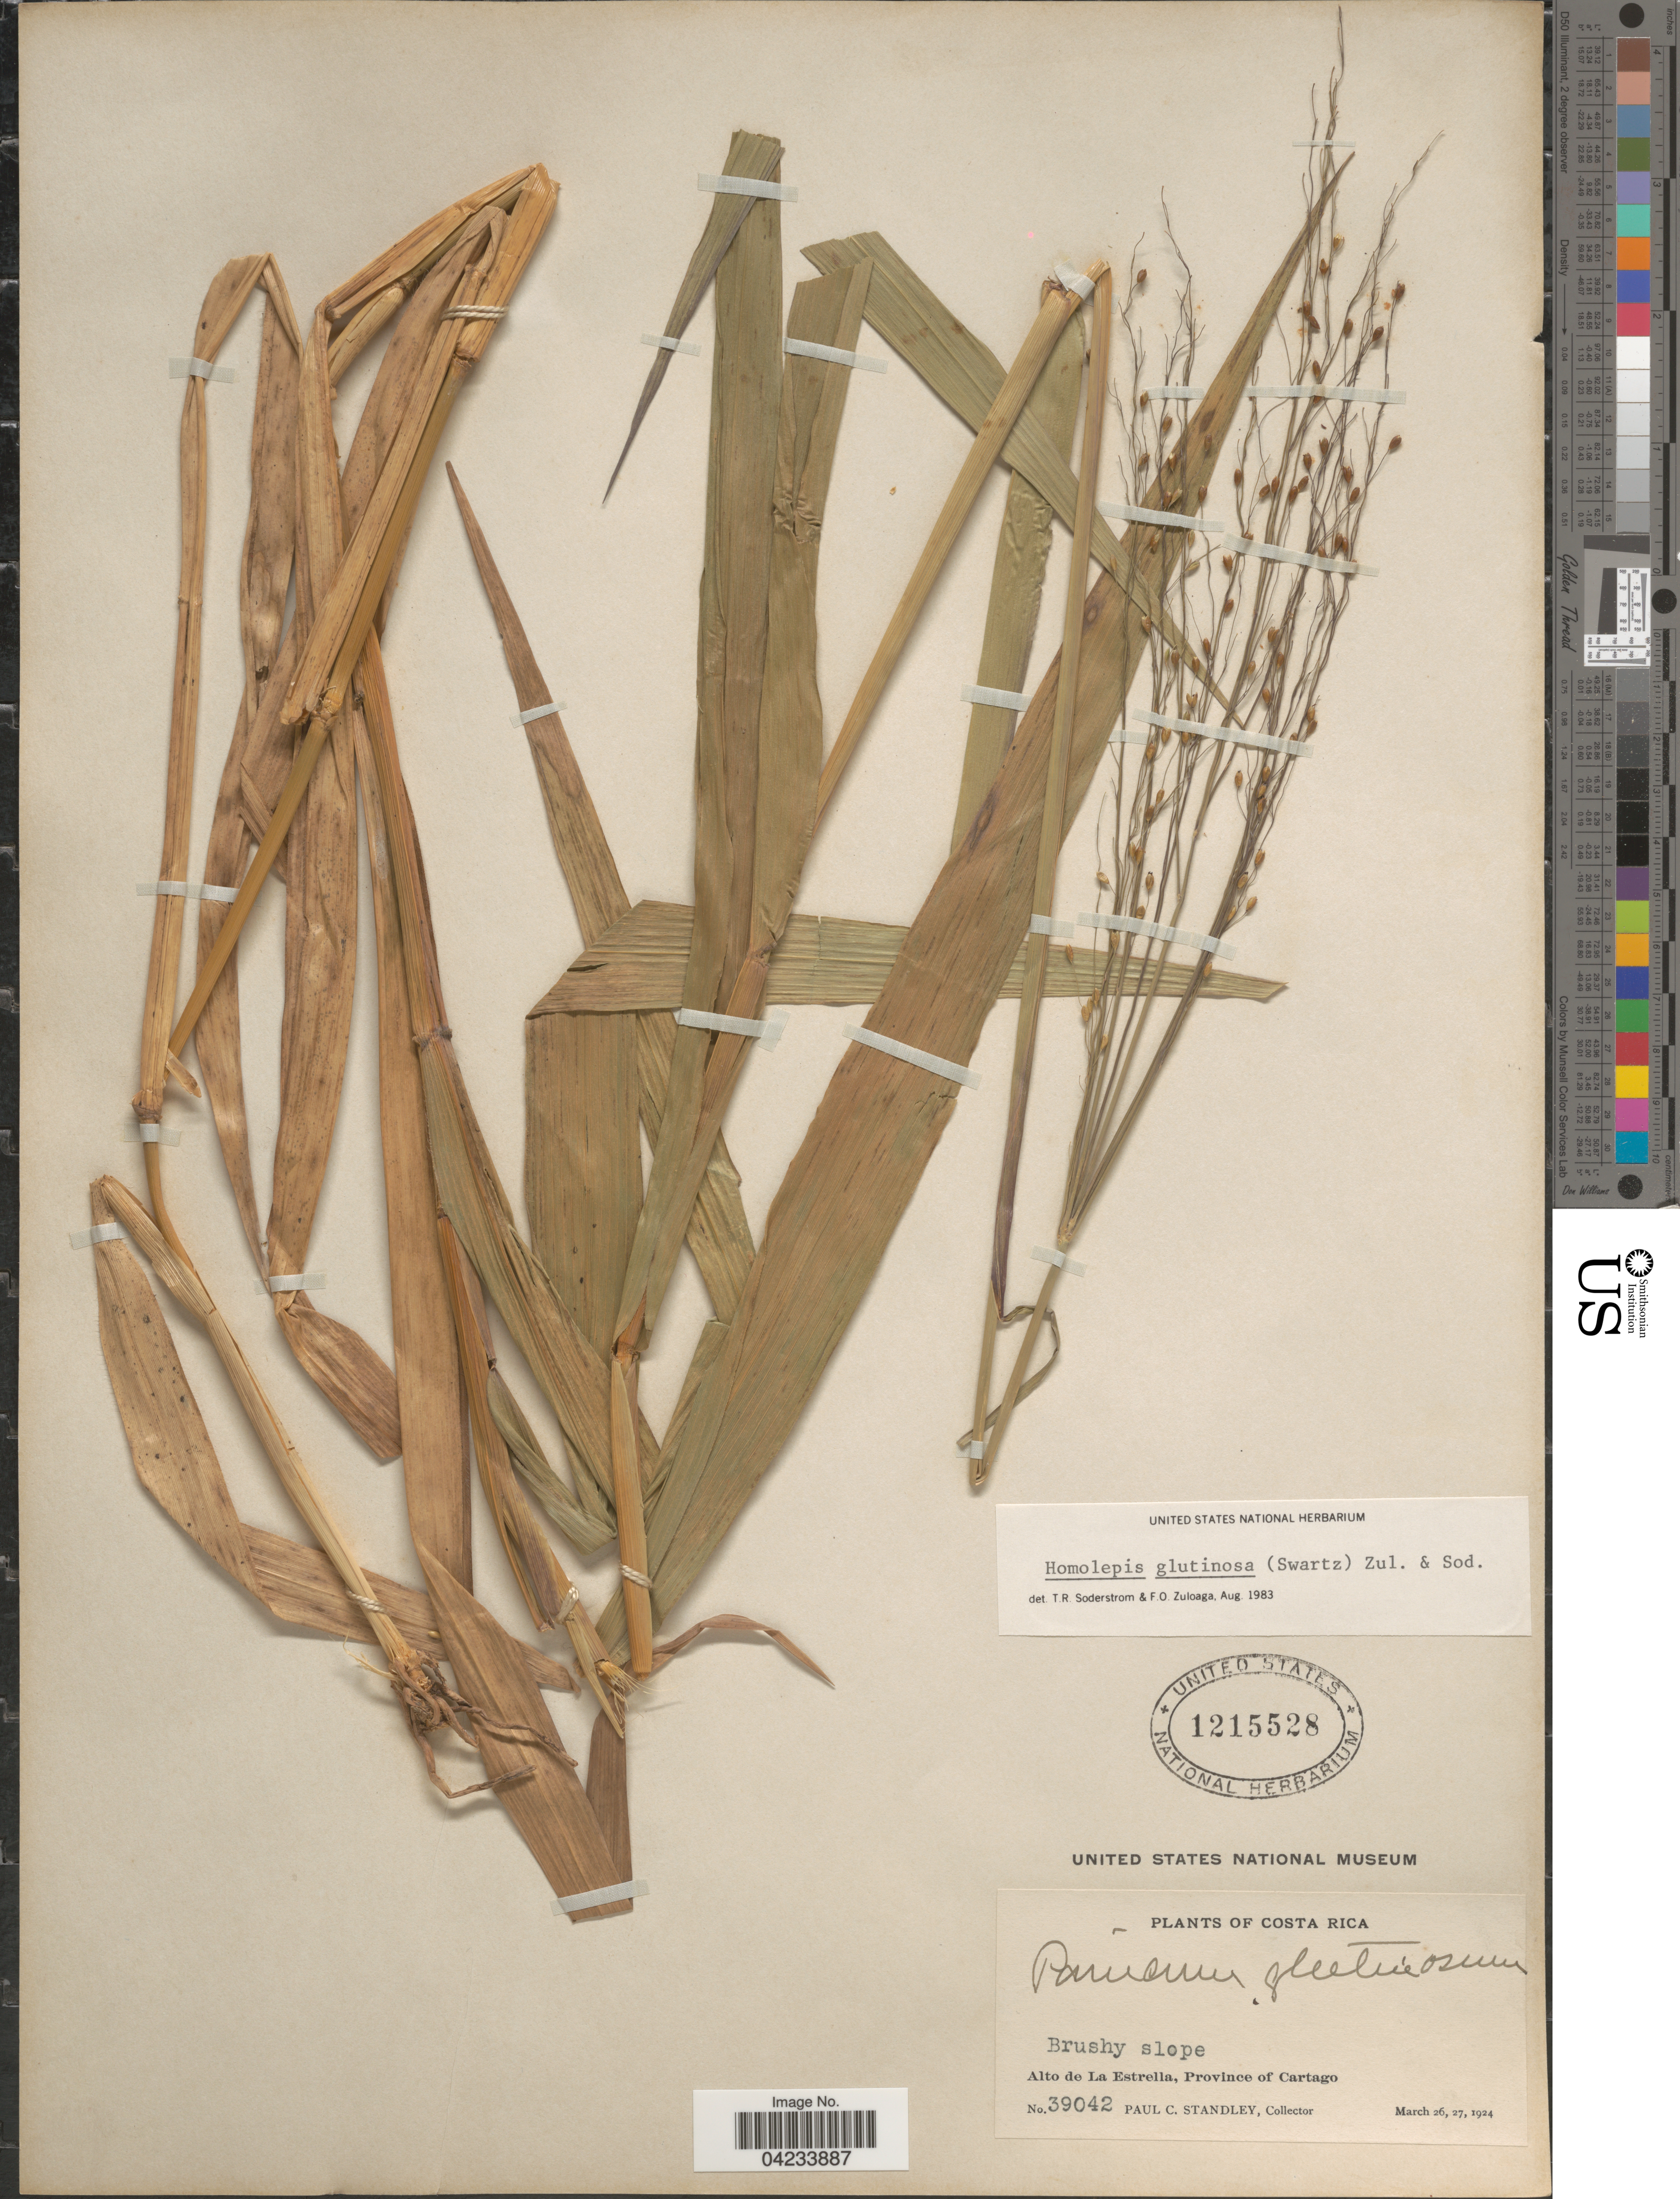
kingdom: Plantae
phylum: Tracheophyta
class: Liliopsida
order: Poales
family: Poaceae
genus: Homolepis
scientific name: Homolepis glutinosa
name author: (Sw.) Zuloaga & Soderstr.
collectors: P. C. Standley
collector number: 39042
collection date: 1924-03-26/1924-03-27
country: Costa Rica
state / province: Cartago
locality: Alto de La Estrella, Province of Cartago.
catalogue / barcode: US 1215528